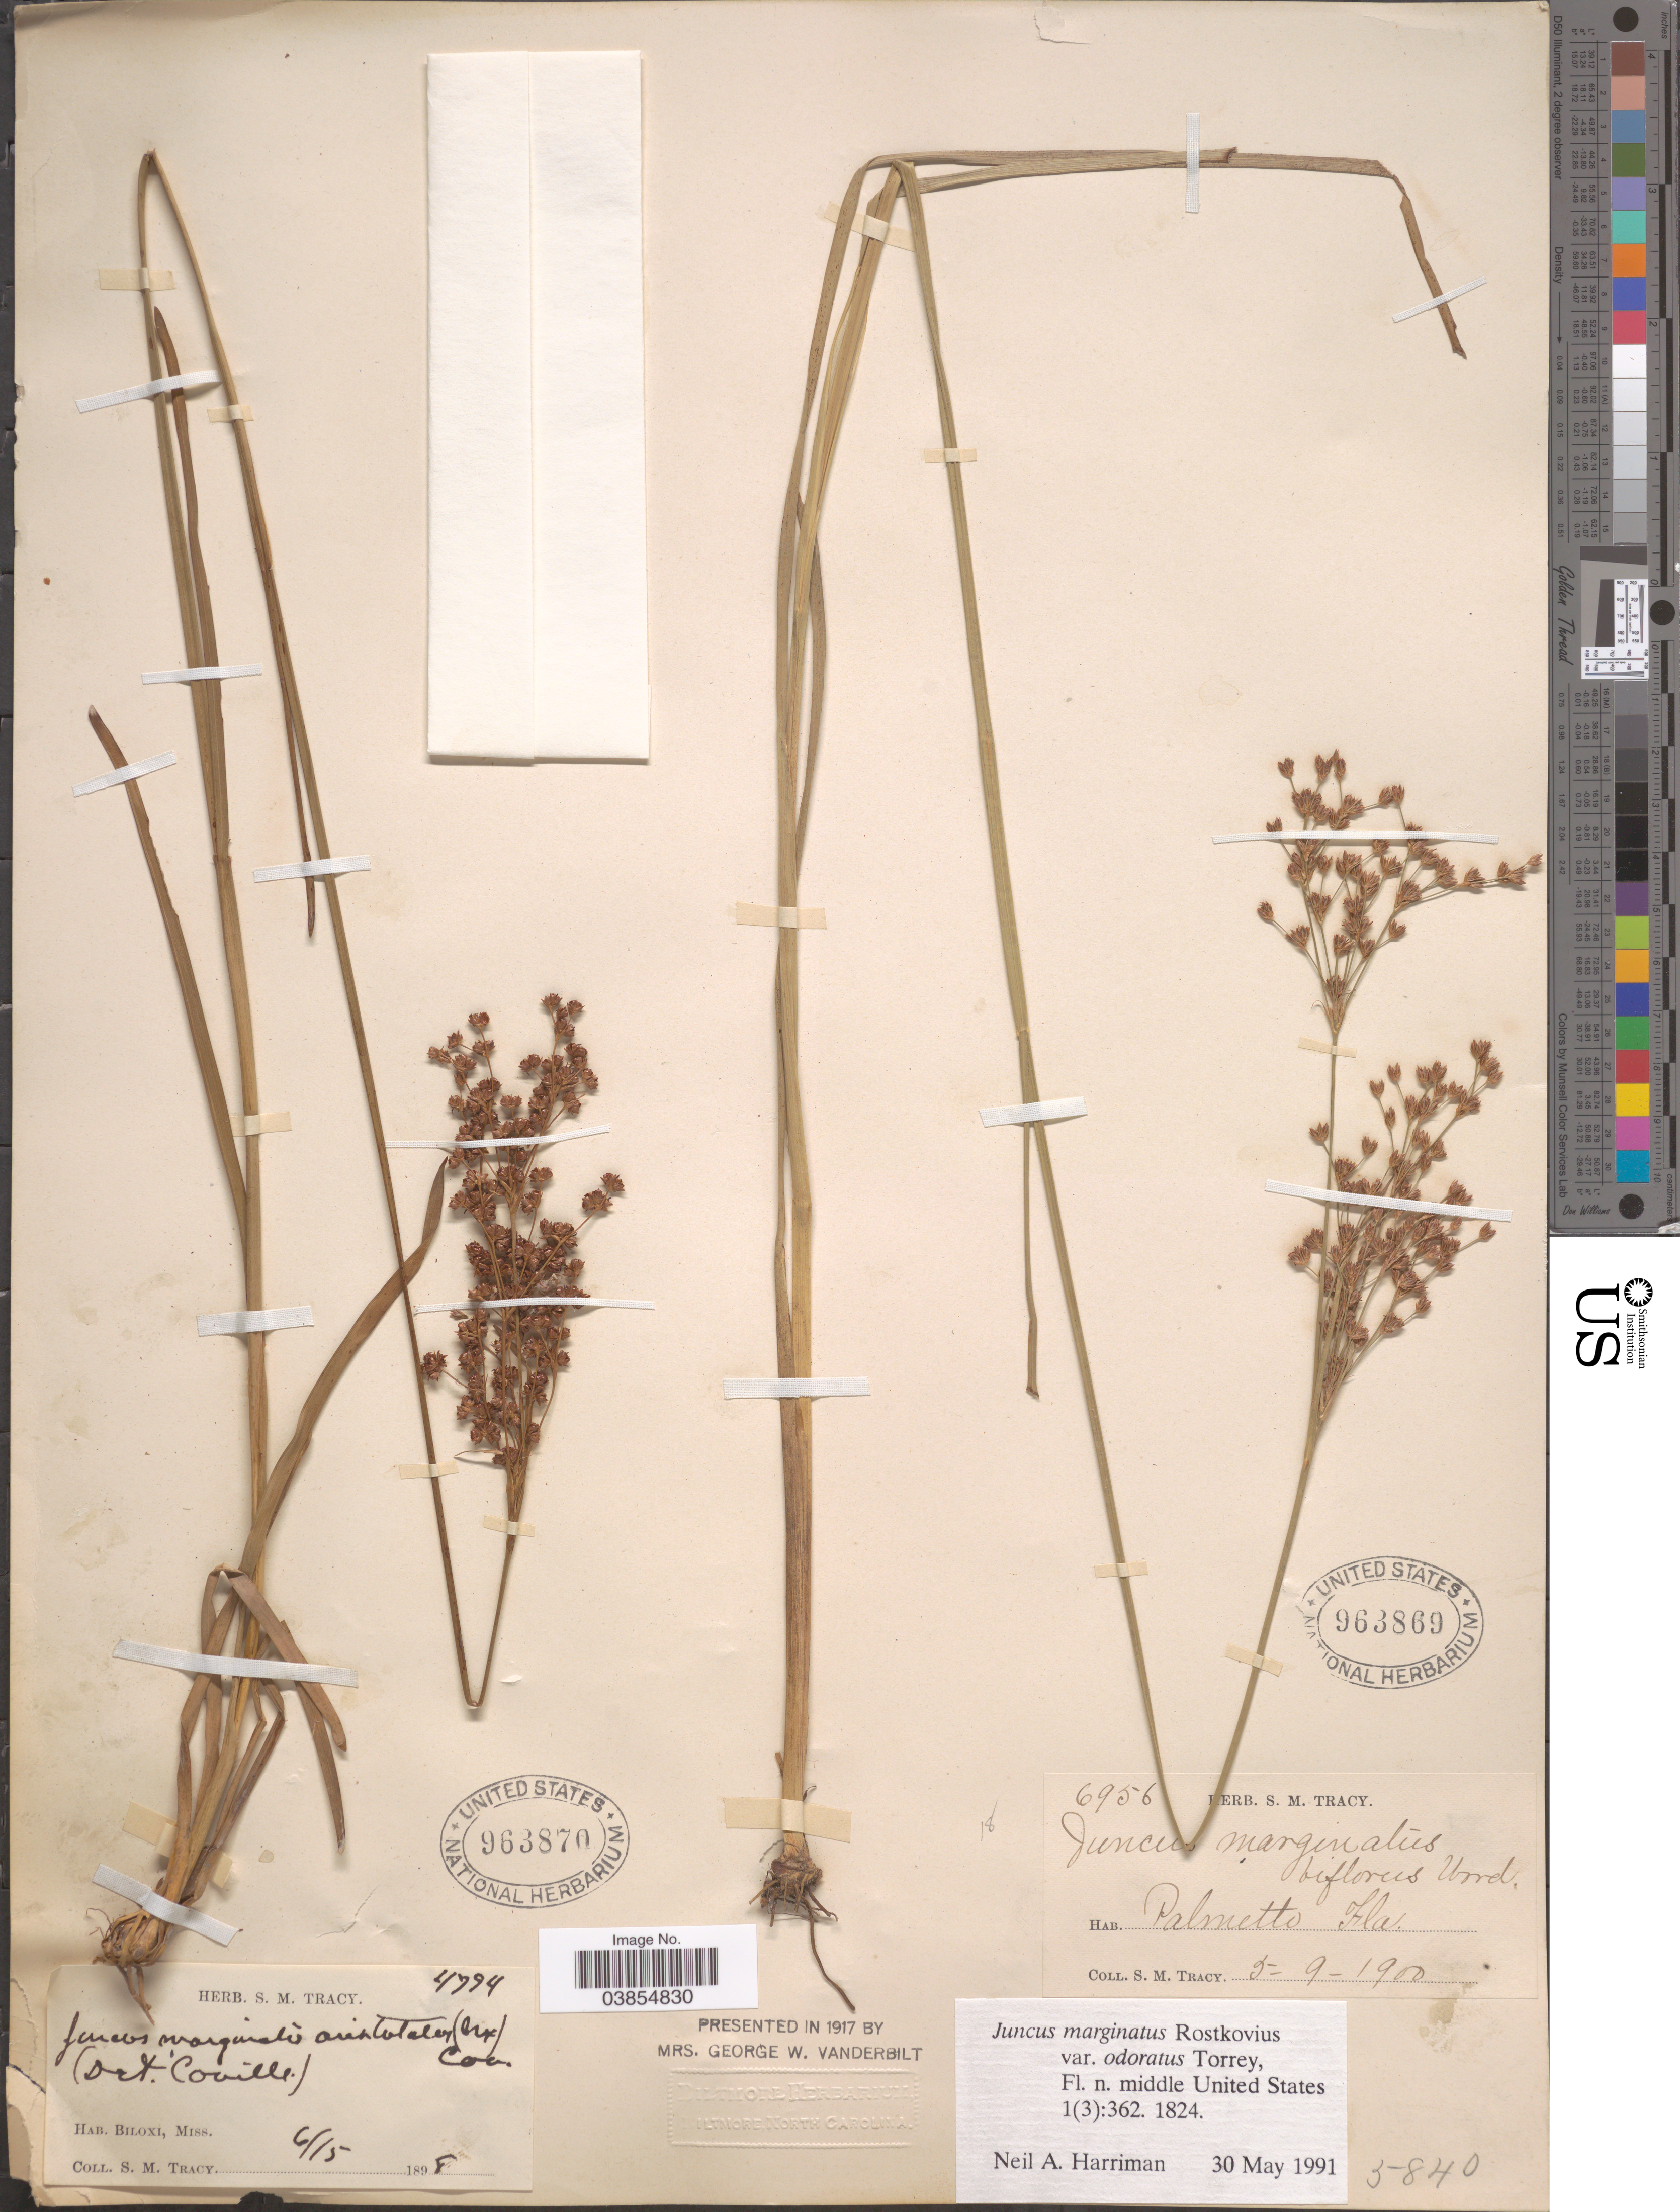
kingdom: Plantae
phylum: Tracheophyta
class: Liliopsida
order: Poales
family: Juncaceae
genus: Juncus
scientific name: Juncus marginatus var. odoratus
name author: Torr.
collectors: S. M. Tracy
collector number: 4794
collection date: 1898-06-15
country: United States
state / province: Mississippi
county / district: Harrison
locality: Biloxi.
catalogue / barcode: US 963870